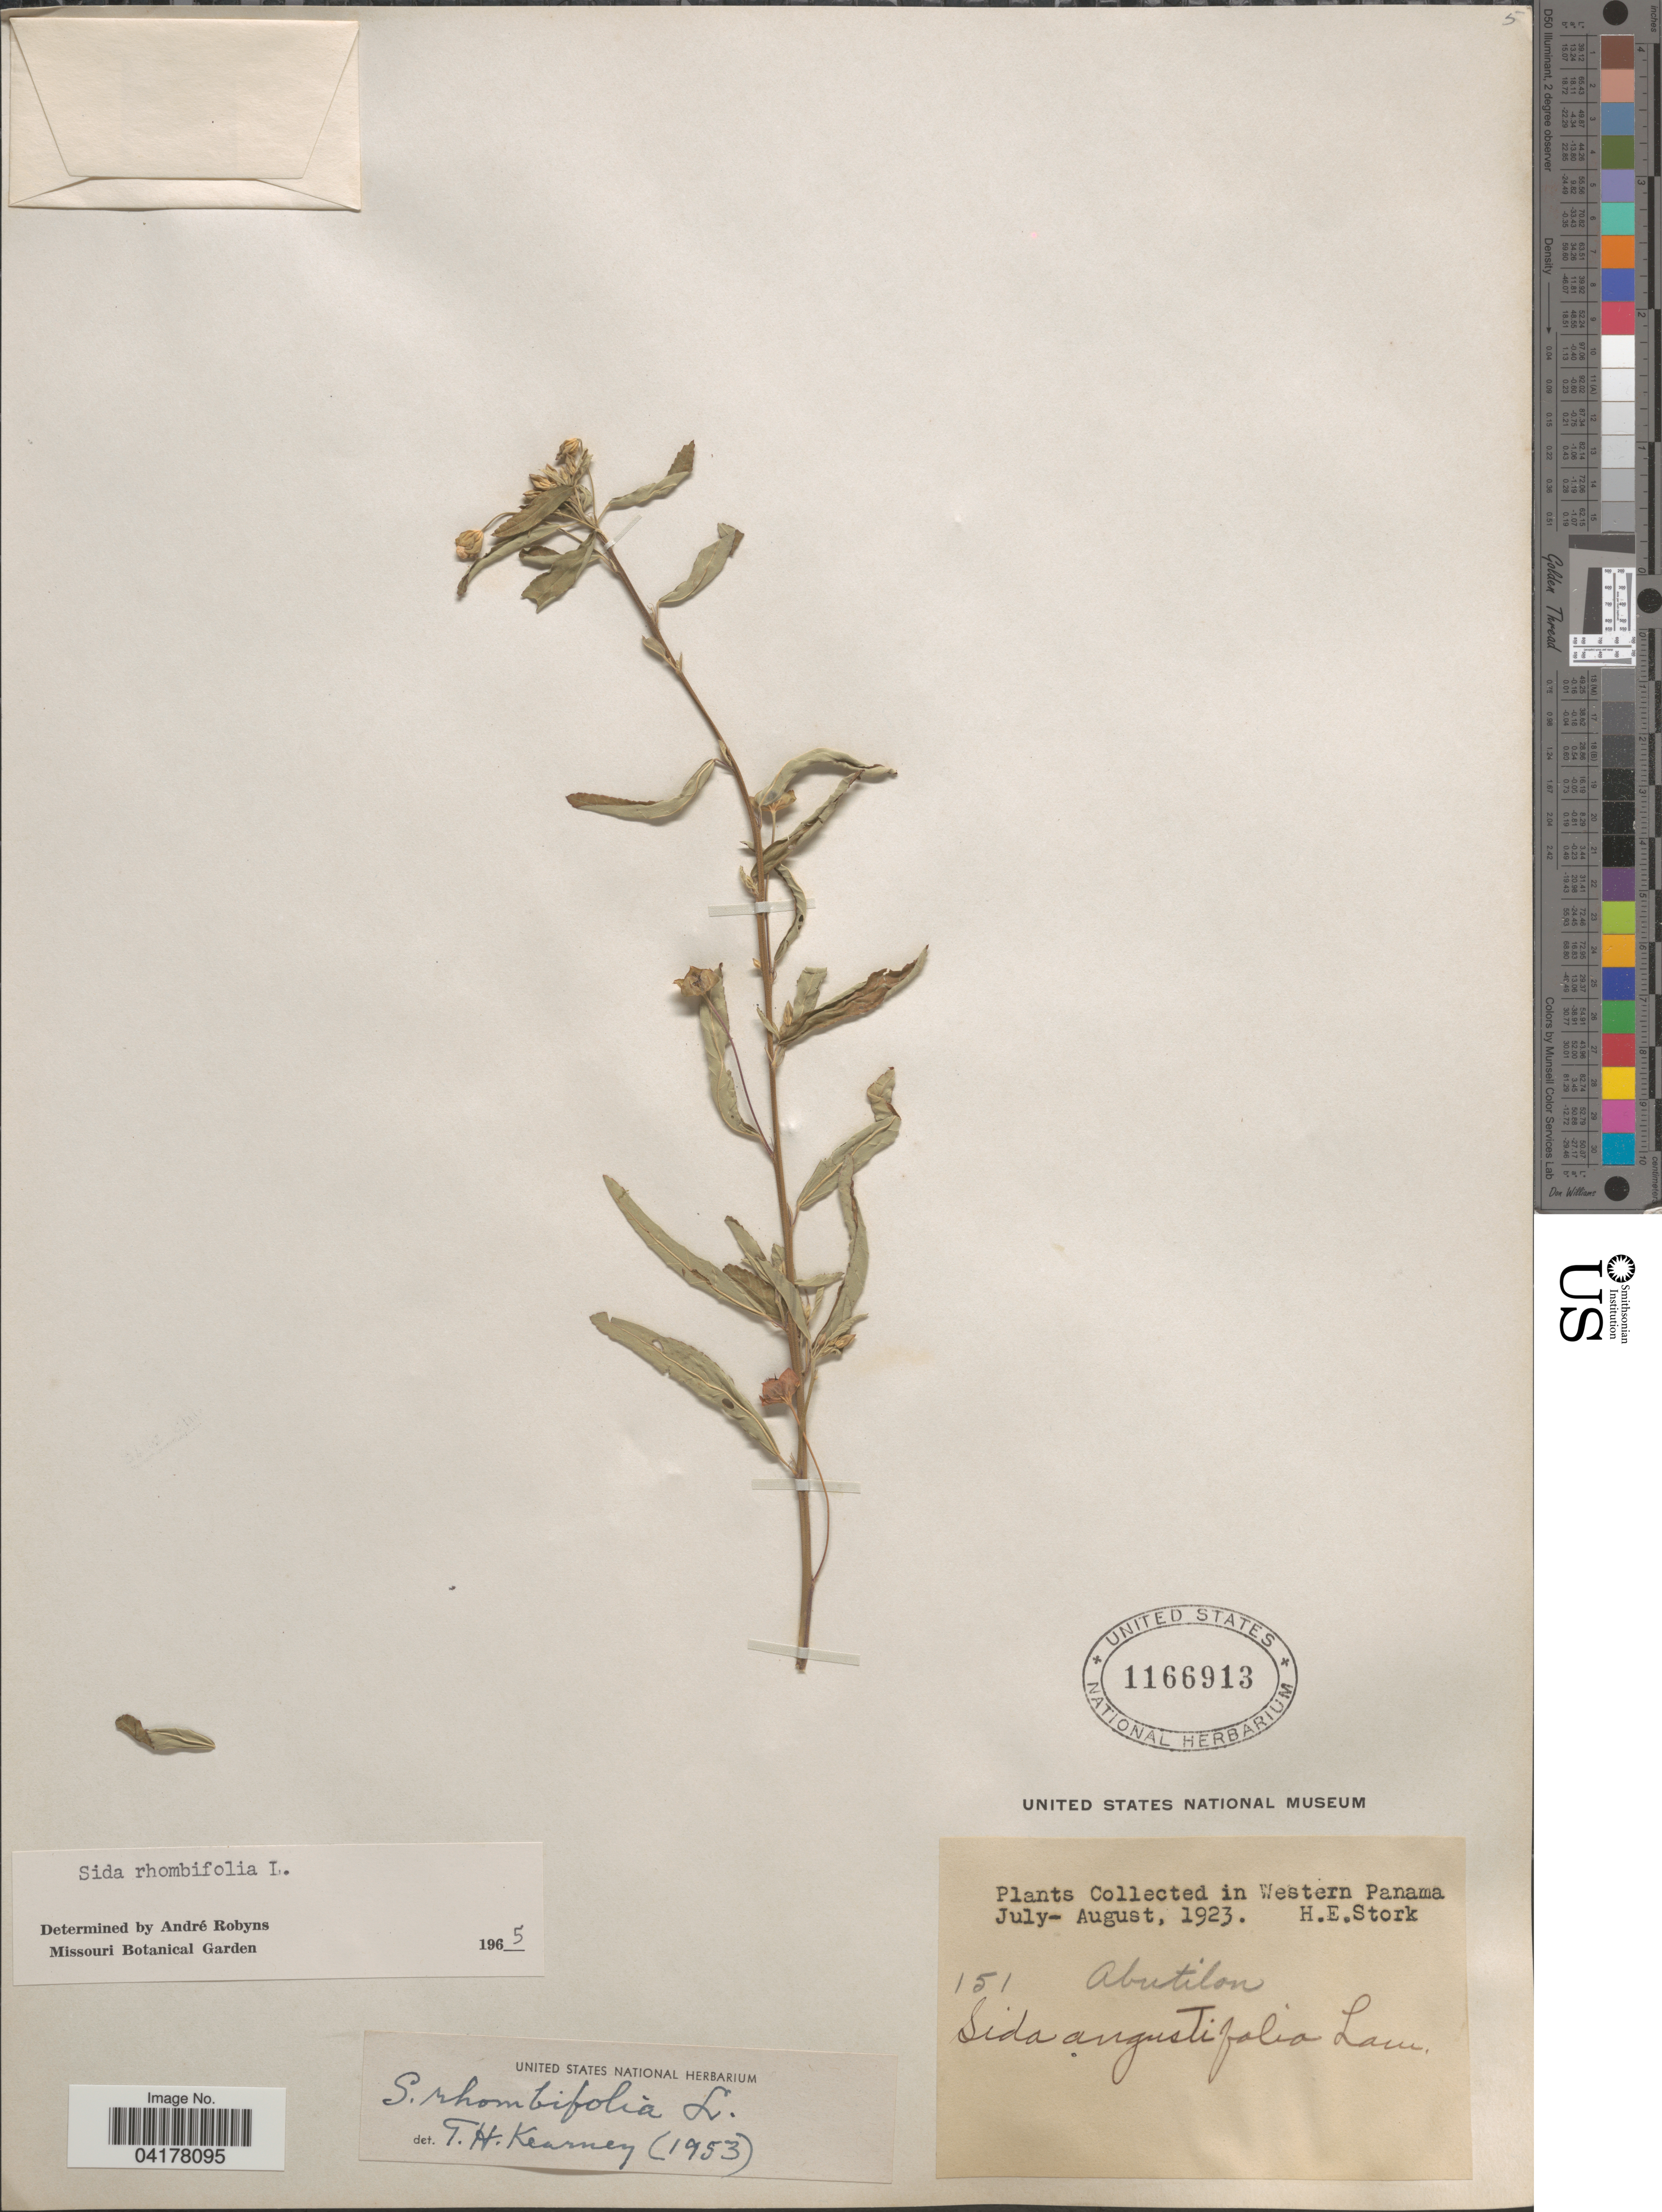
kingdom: Plantae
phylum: Tracheophyta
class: Magnoliopsida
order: Malvales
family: Malvaceae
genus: Sida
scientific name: Sida rhombifolia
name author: L.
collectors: H. E. Stork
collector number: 151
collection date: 1923-07/1923-08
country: Panama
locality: In western Panama.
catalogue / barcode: US 1166913